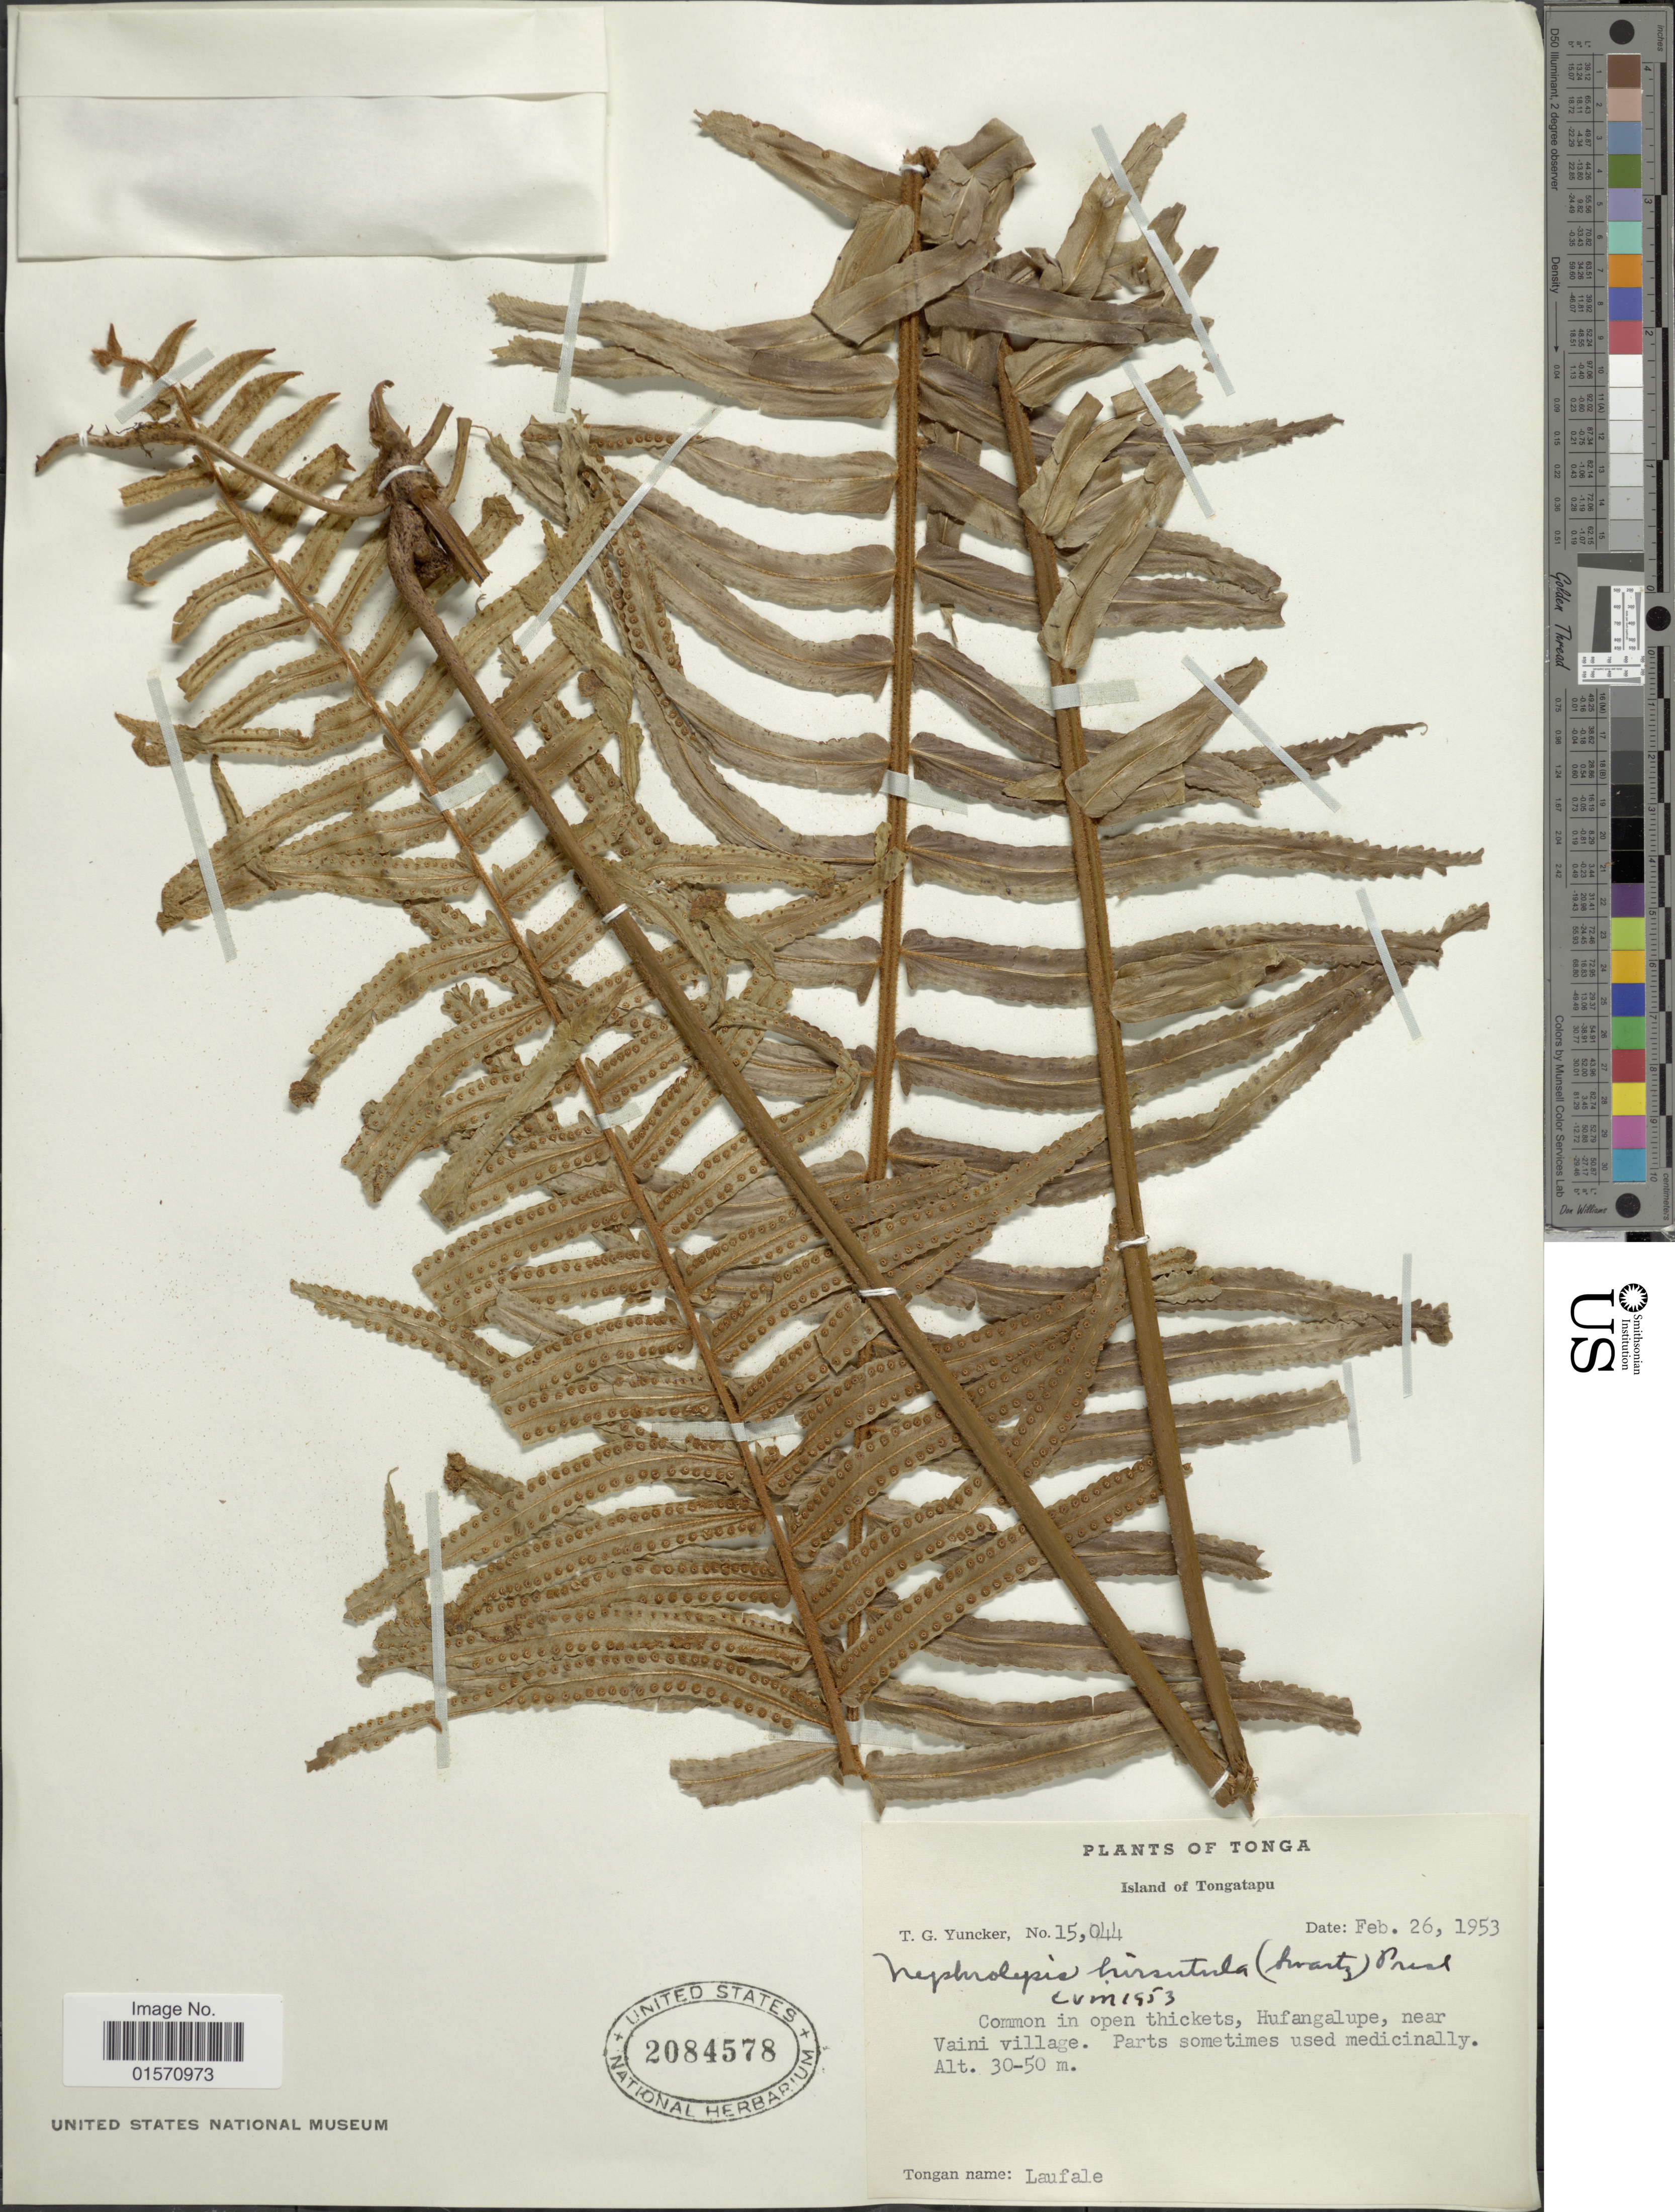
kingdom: Plantae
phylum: Tracheophyta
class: Polypodiopsida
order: Polypodiales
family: Nephrolepidaceae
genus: Nephrolepis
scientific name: Nephrolepis hirsutula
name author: (G. Forst.) C. Presl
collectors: T. G. Yuncker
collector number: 15044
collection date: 1953-02-26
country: Tonga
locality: Island of Tongatapu. Hufangalupe, near Vaini village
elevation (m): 30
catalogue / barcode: US 2084578